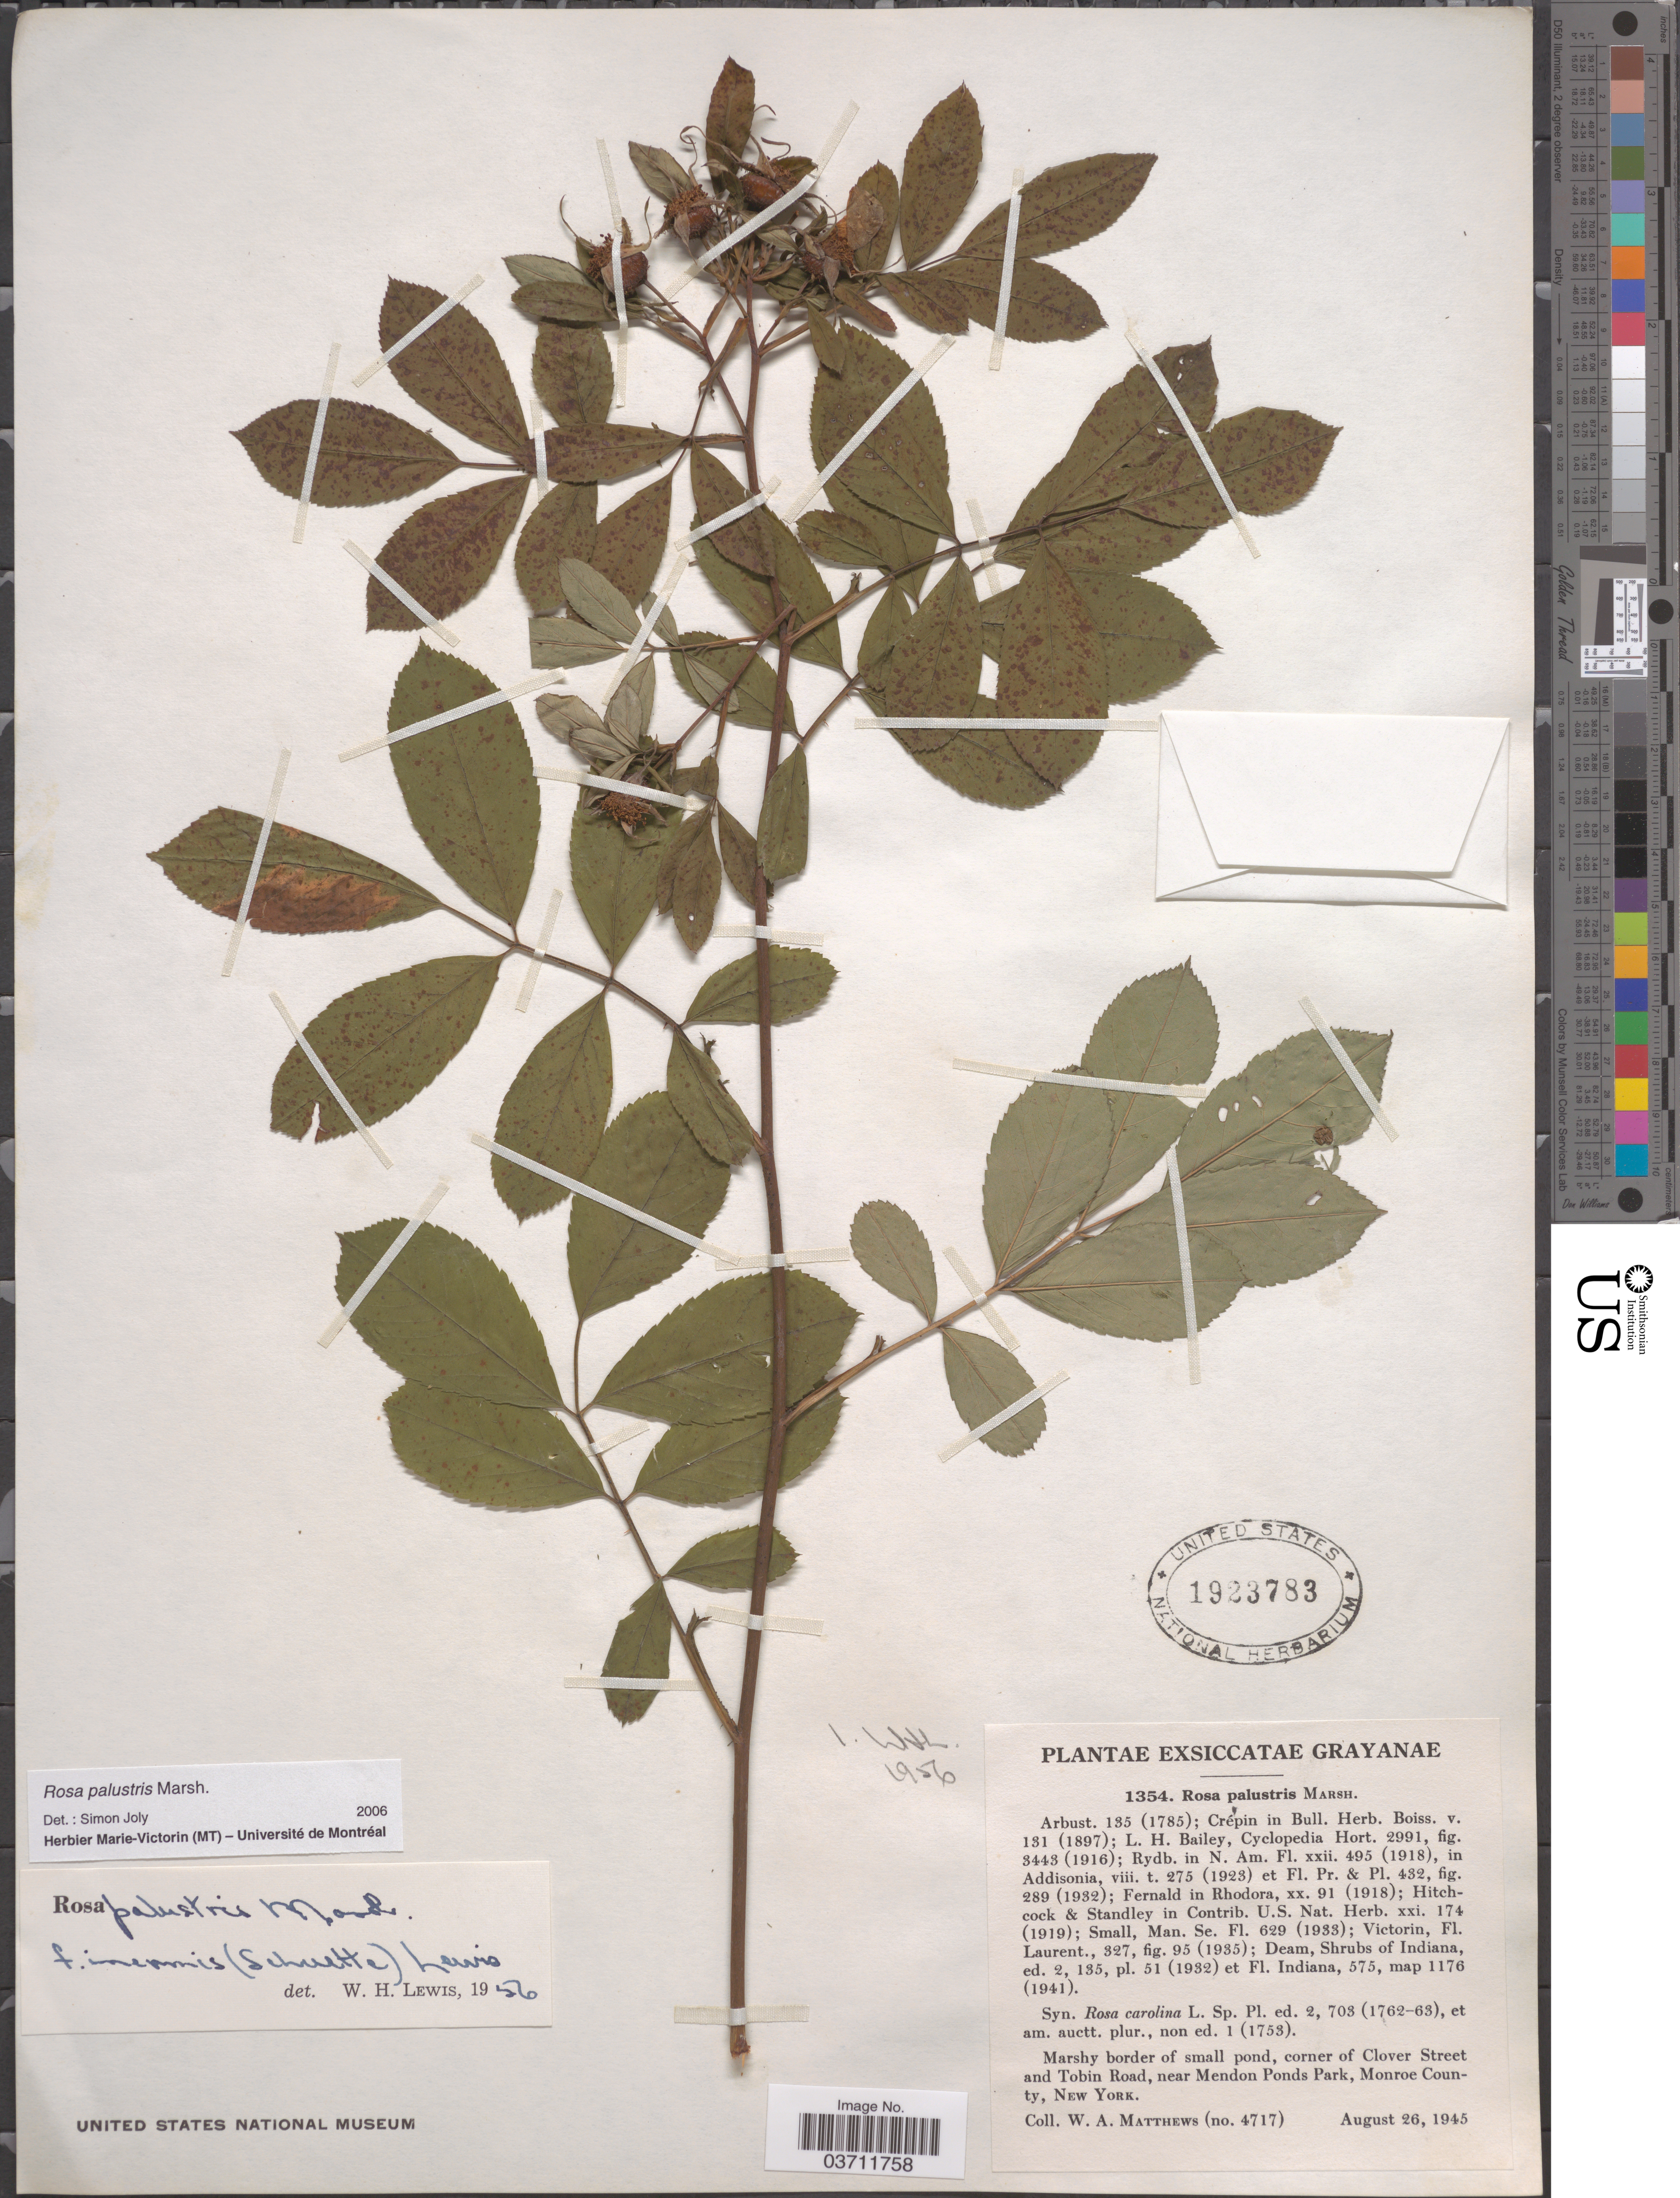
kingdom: Plantae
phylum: Tracheophyta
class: Magnoliopsida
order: Rosales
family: Rosaceae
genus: Rosa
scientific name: Rosa palustris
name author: Marshall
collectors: W. Matthews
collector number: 4717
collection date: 1945-08-26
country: United States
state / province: New York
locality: Marshy border of small pond, corner of Clover Street and Tobin Road, near Mendon Ponds Park, Monroe County.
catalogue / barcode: US 1923783